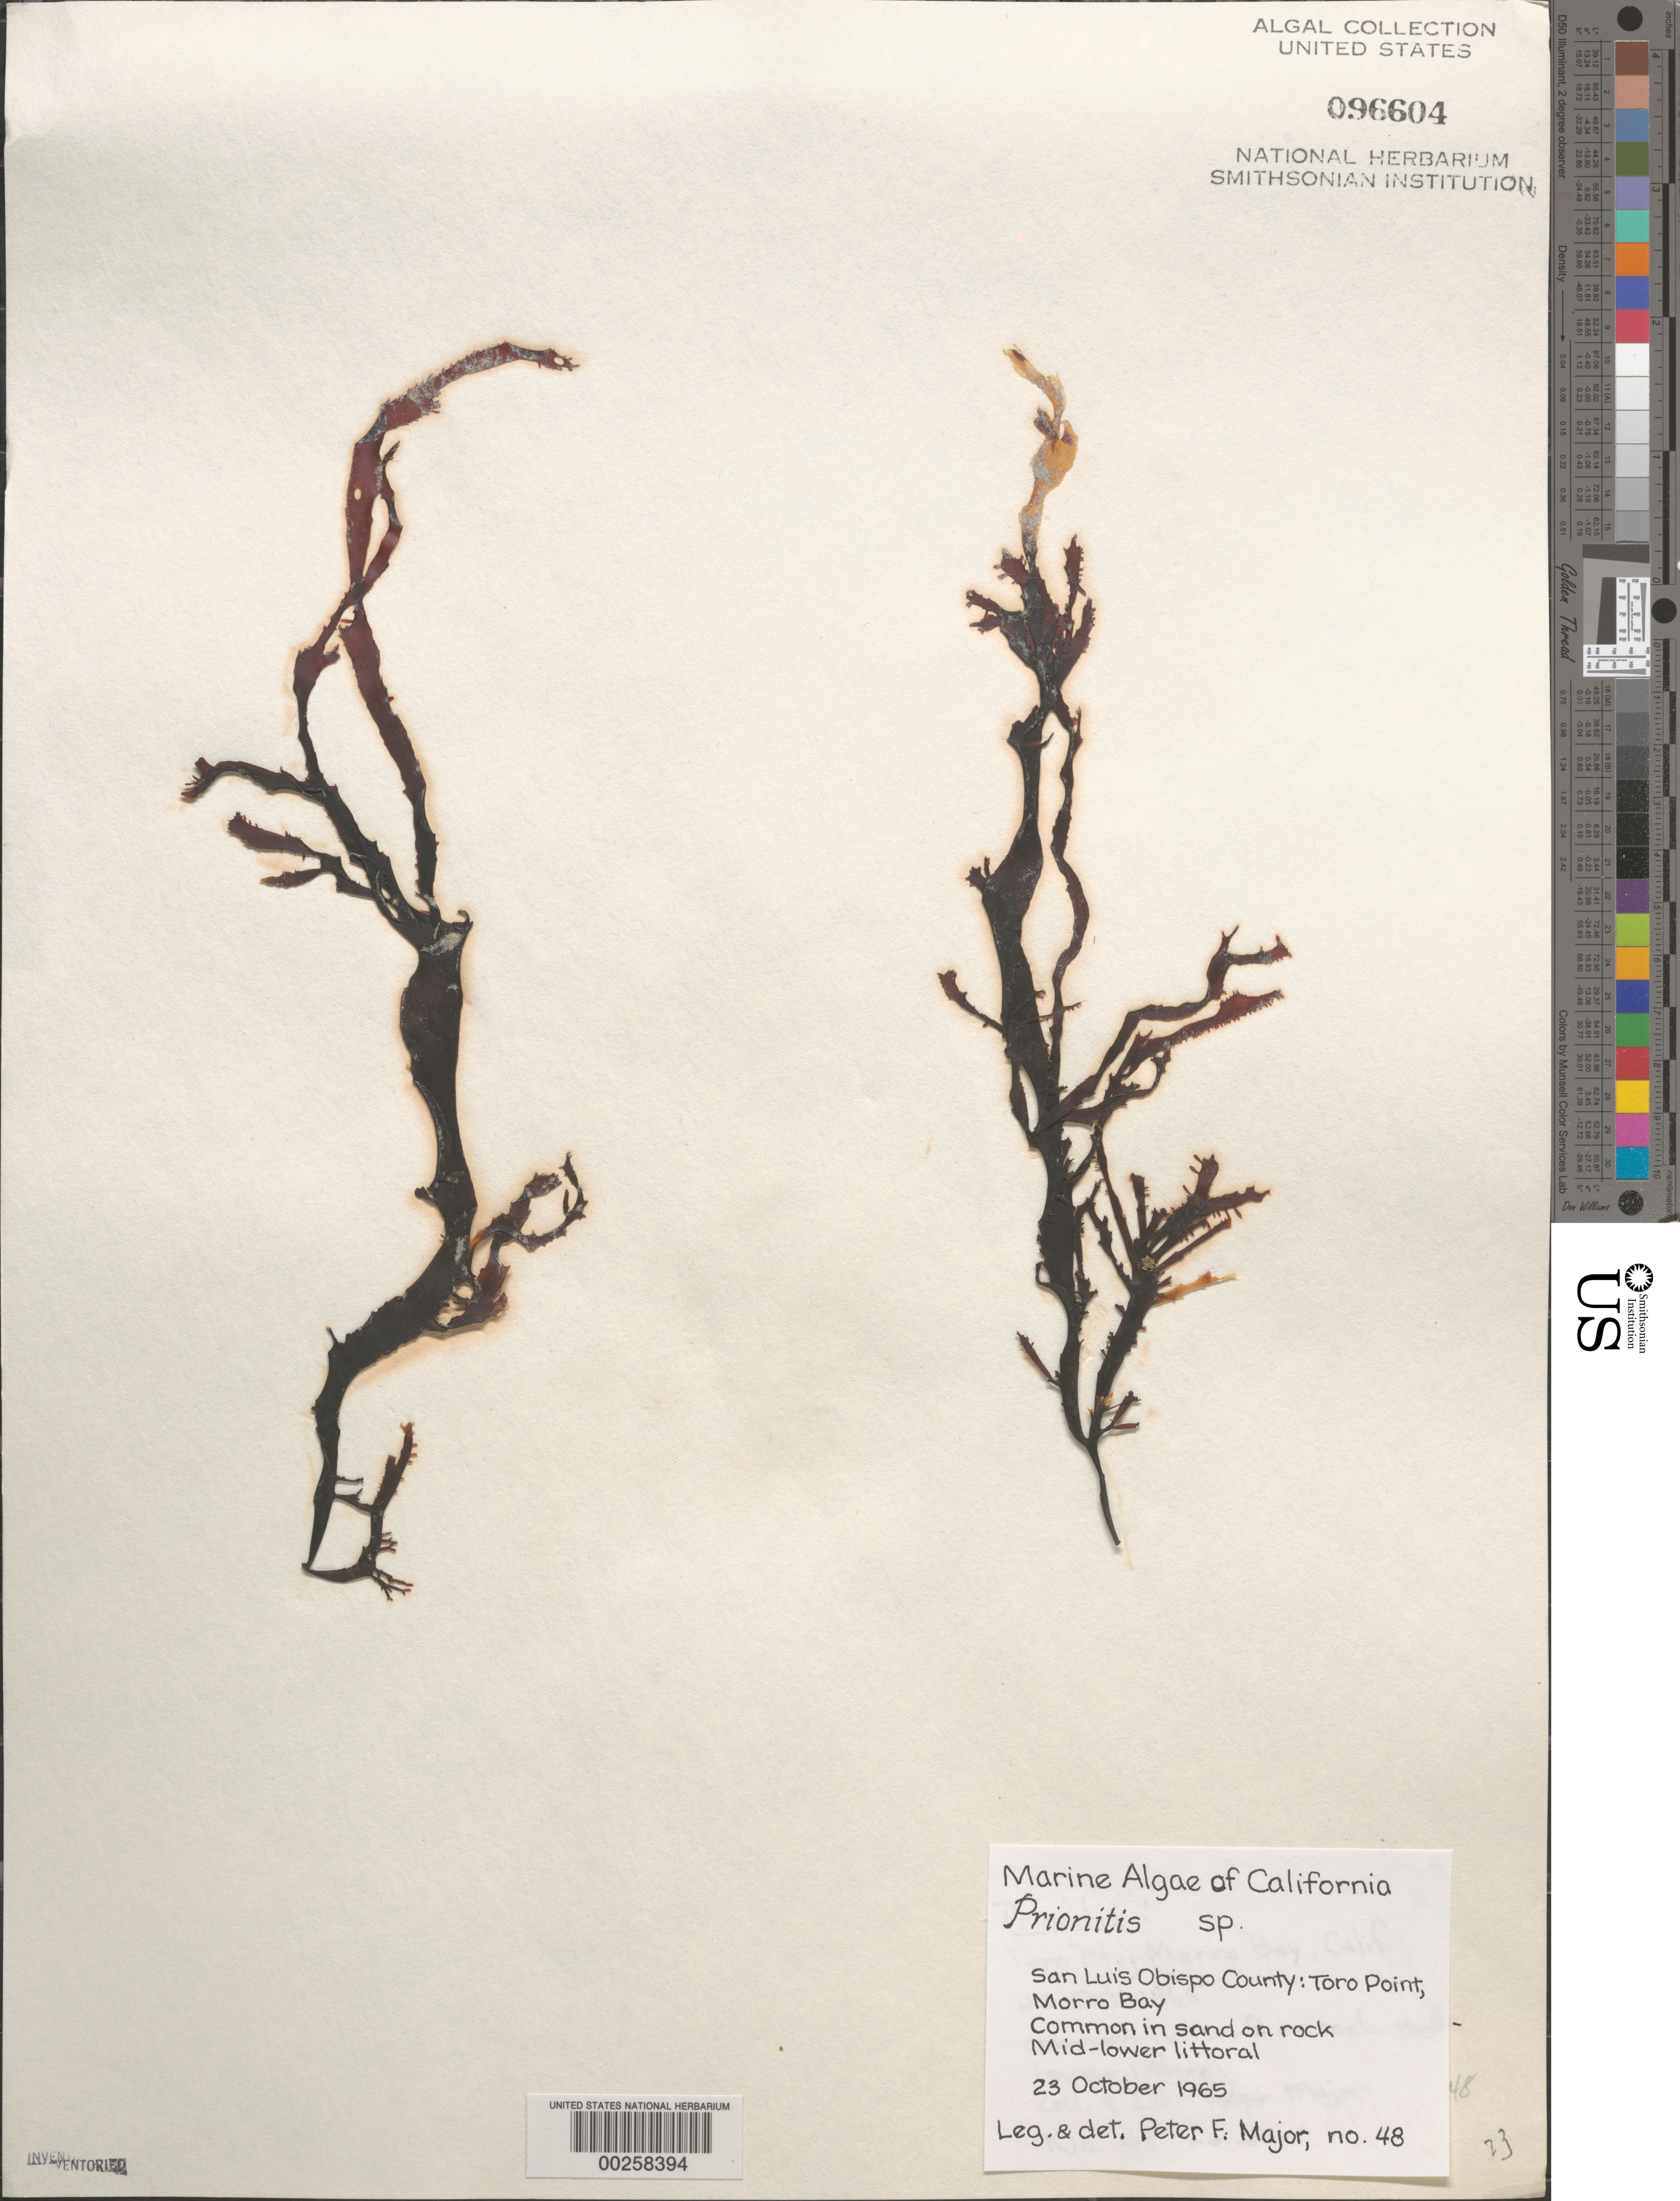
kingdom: Plantae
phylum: Rhodophyta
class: Florideophyceae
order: Cryptonemiales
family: Cryptonemiaceae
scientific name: Prionitis sp.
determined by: Major, P. F.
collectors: P. Major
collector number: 48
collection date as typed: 23 Oct 1965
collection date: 1965-10-23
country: United States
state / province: California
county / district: San Luis Obispo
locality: Toro Point, Morro Bay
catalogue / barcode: US 96604